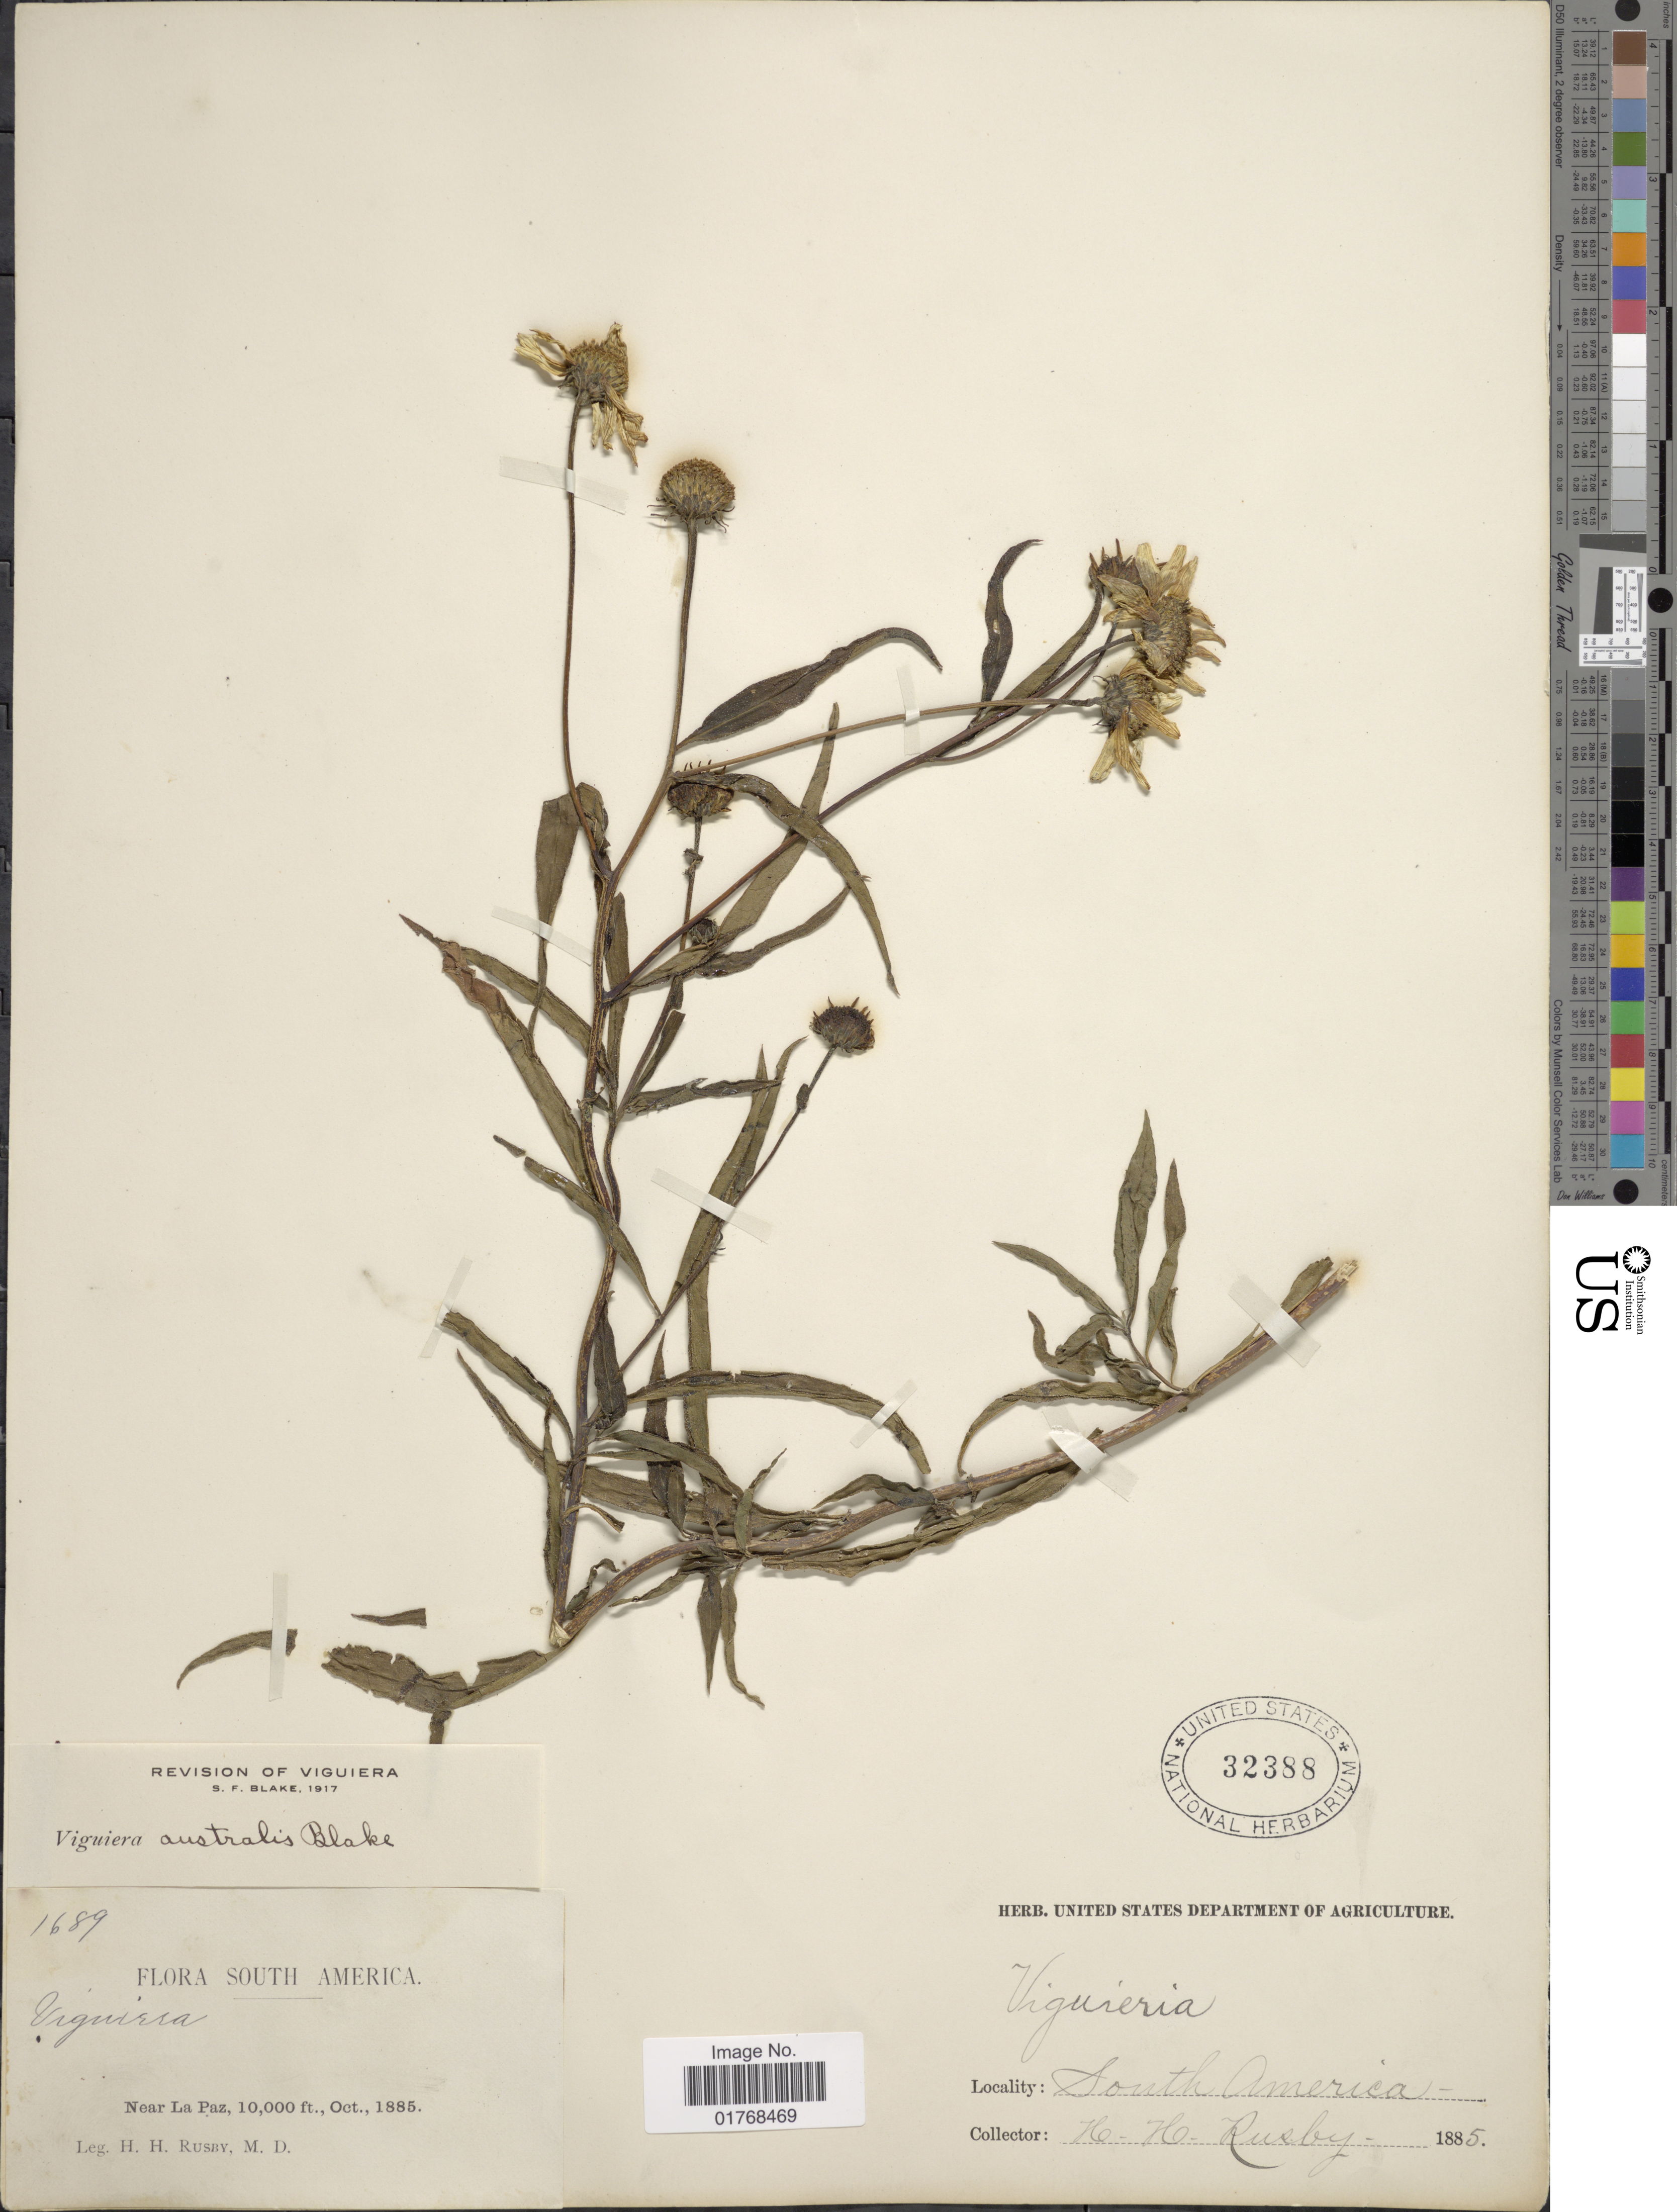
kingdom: Plantae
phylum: Tracheophyta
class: Magnoliopsida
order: Asterales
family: Asteraceae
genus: Viguiera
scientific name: Viguiera australis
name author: Blake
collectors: H. H. Rusby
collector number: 1689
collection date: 1885-10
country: Bolivia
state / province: La Paz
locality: Near La Paz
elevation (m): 3048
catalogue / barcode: US 32388